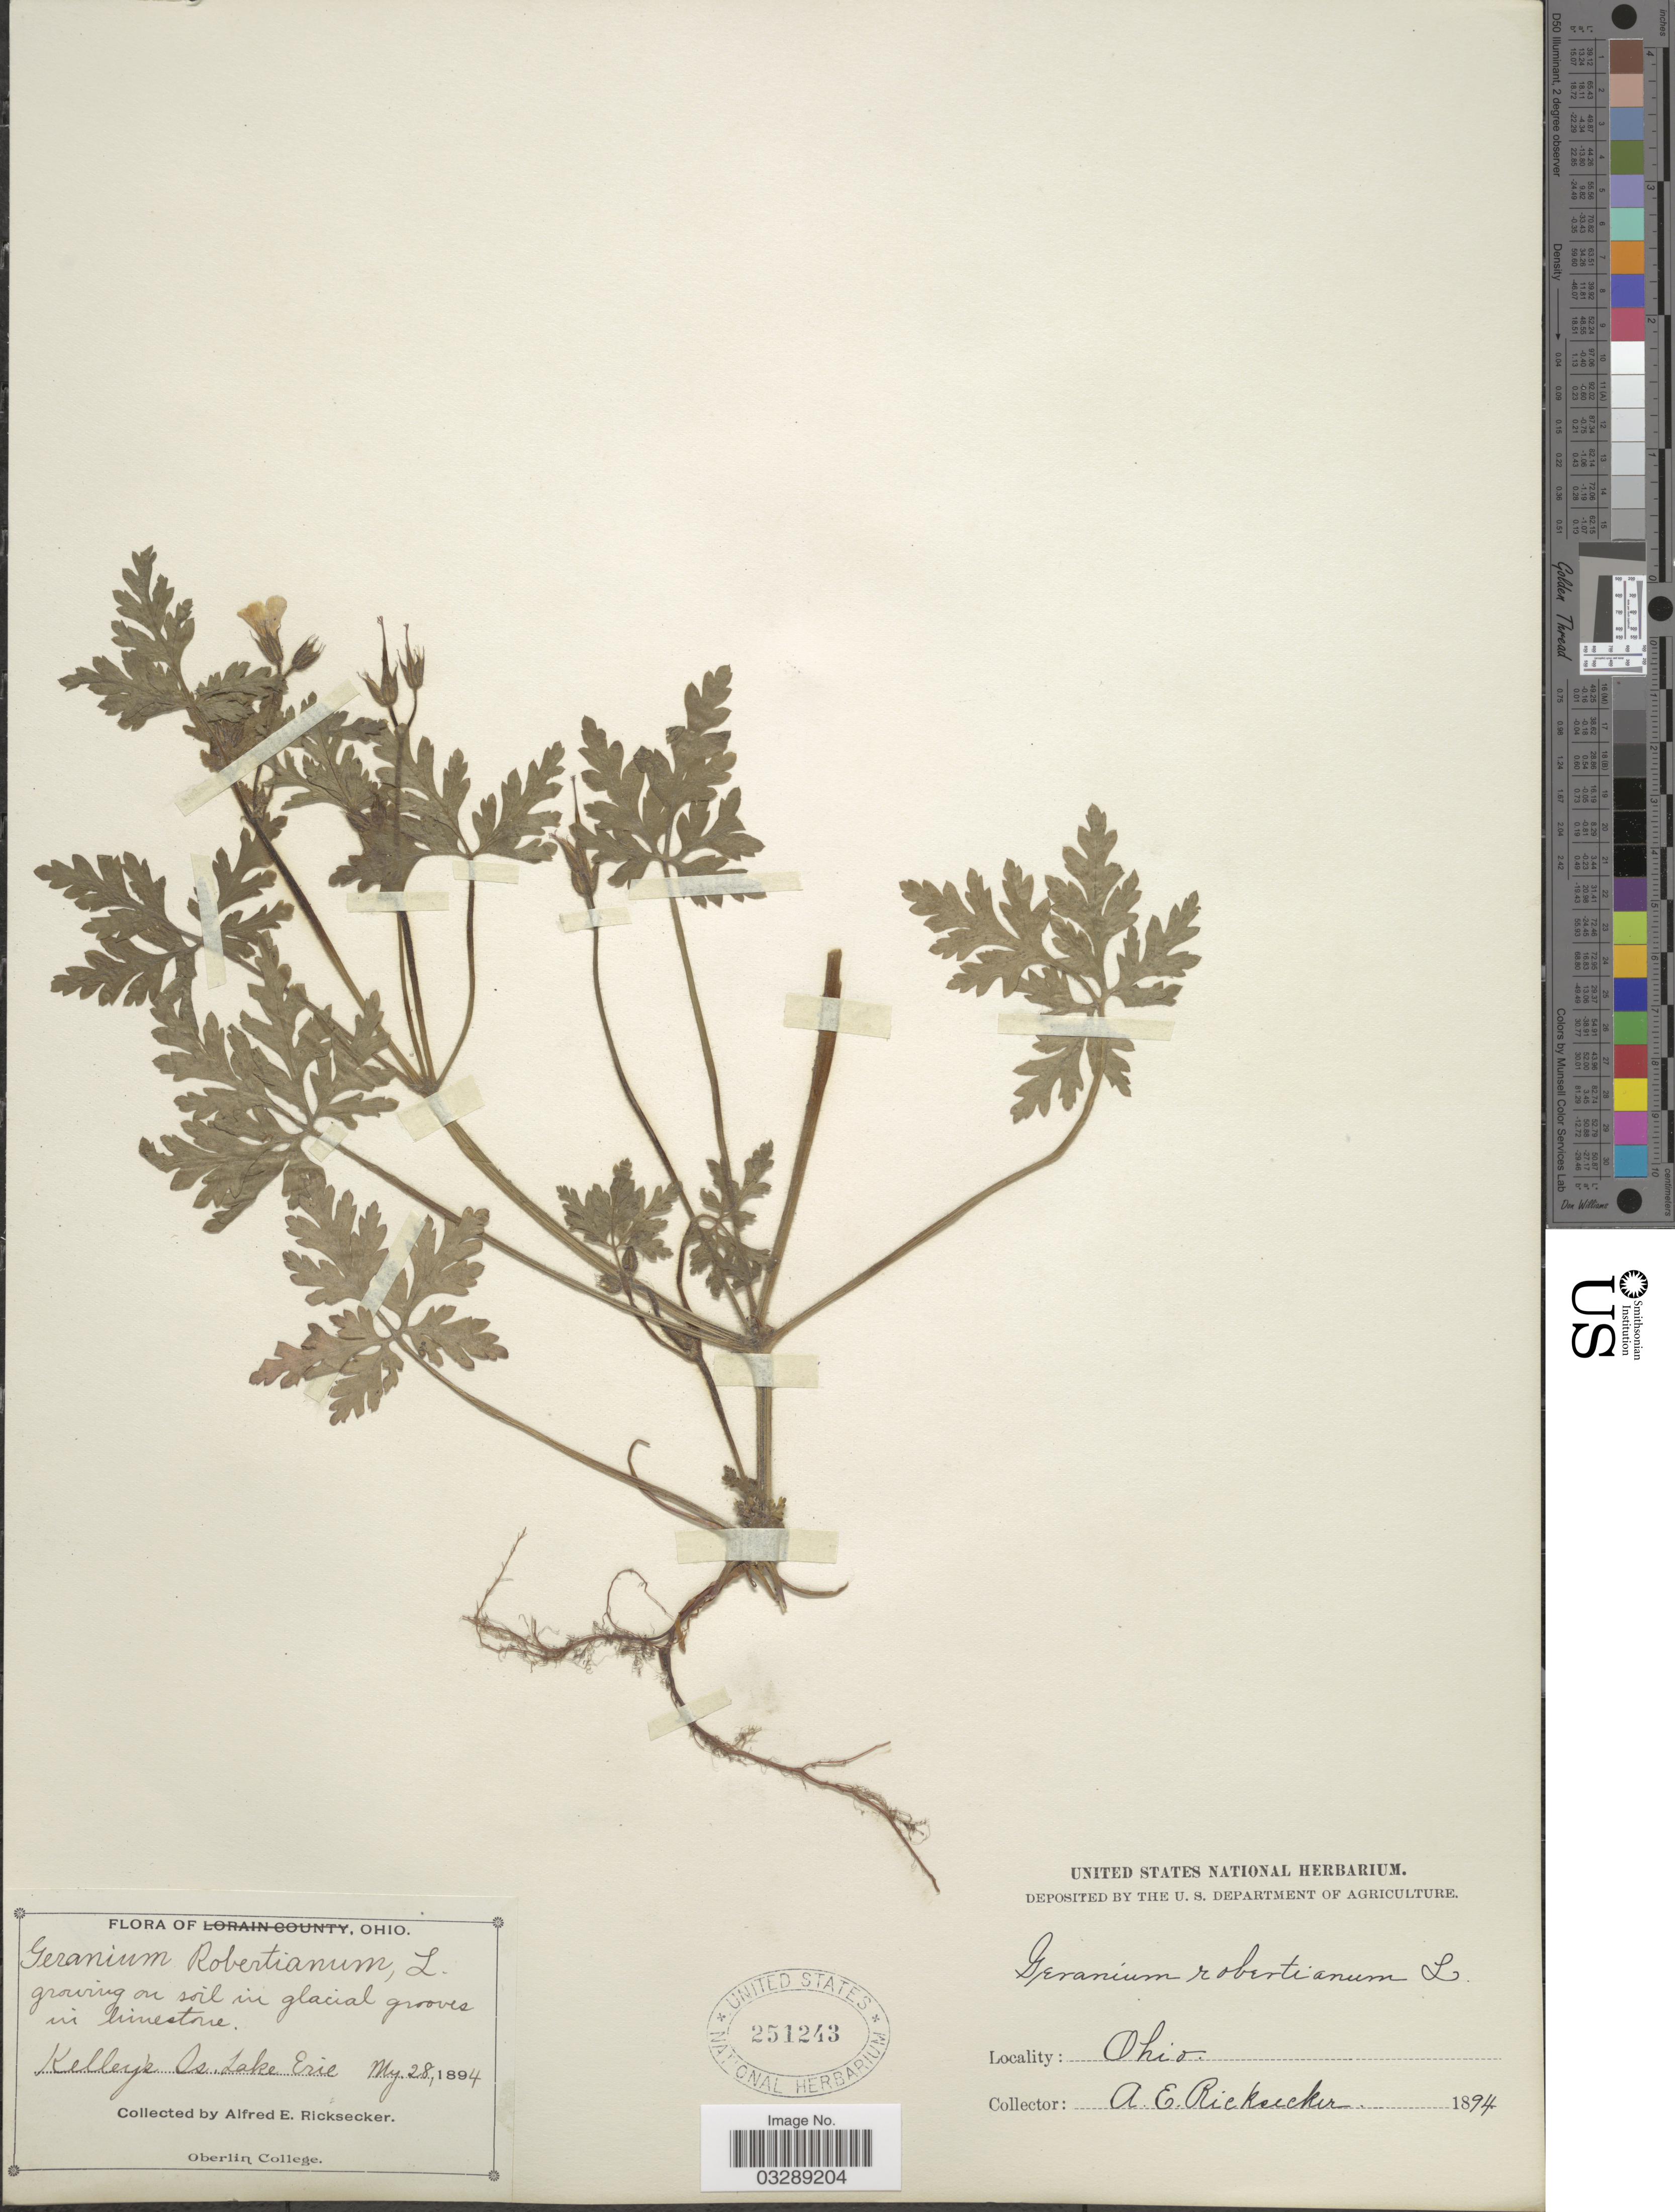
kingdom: Plantae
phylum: Tracheophyta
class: Magnoliopsida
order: Geraniales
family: Geraniaceae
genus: Geranium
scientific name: Geranium robertianum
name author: L.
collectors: A. E. Ricksecker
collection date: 1894-05-28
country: United States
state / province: Ohio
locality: Kelley's Is. Lake Erie.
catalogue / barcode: US 251243